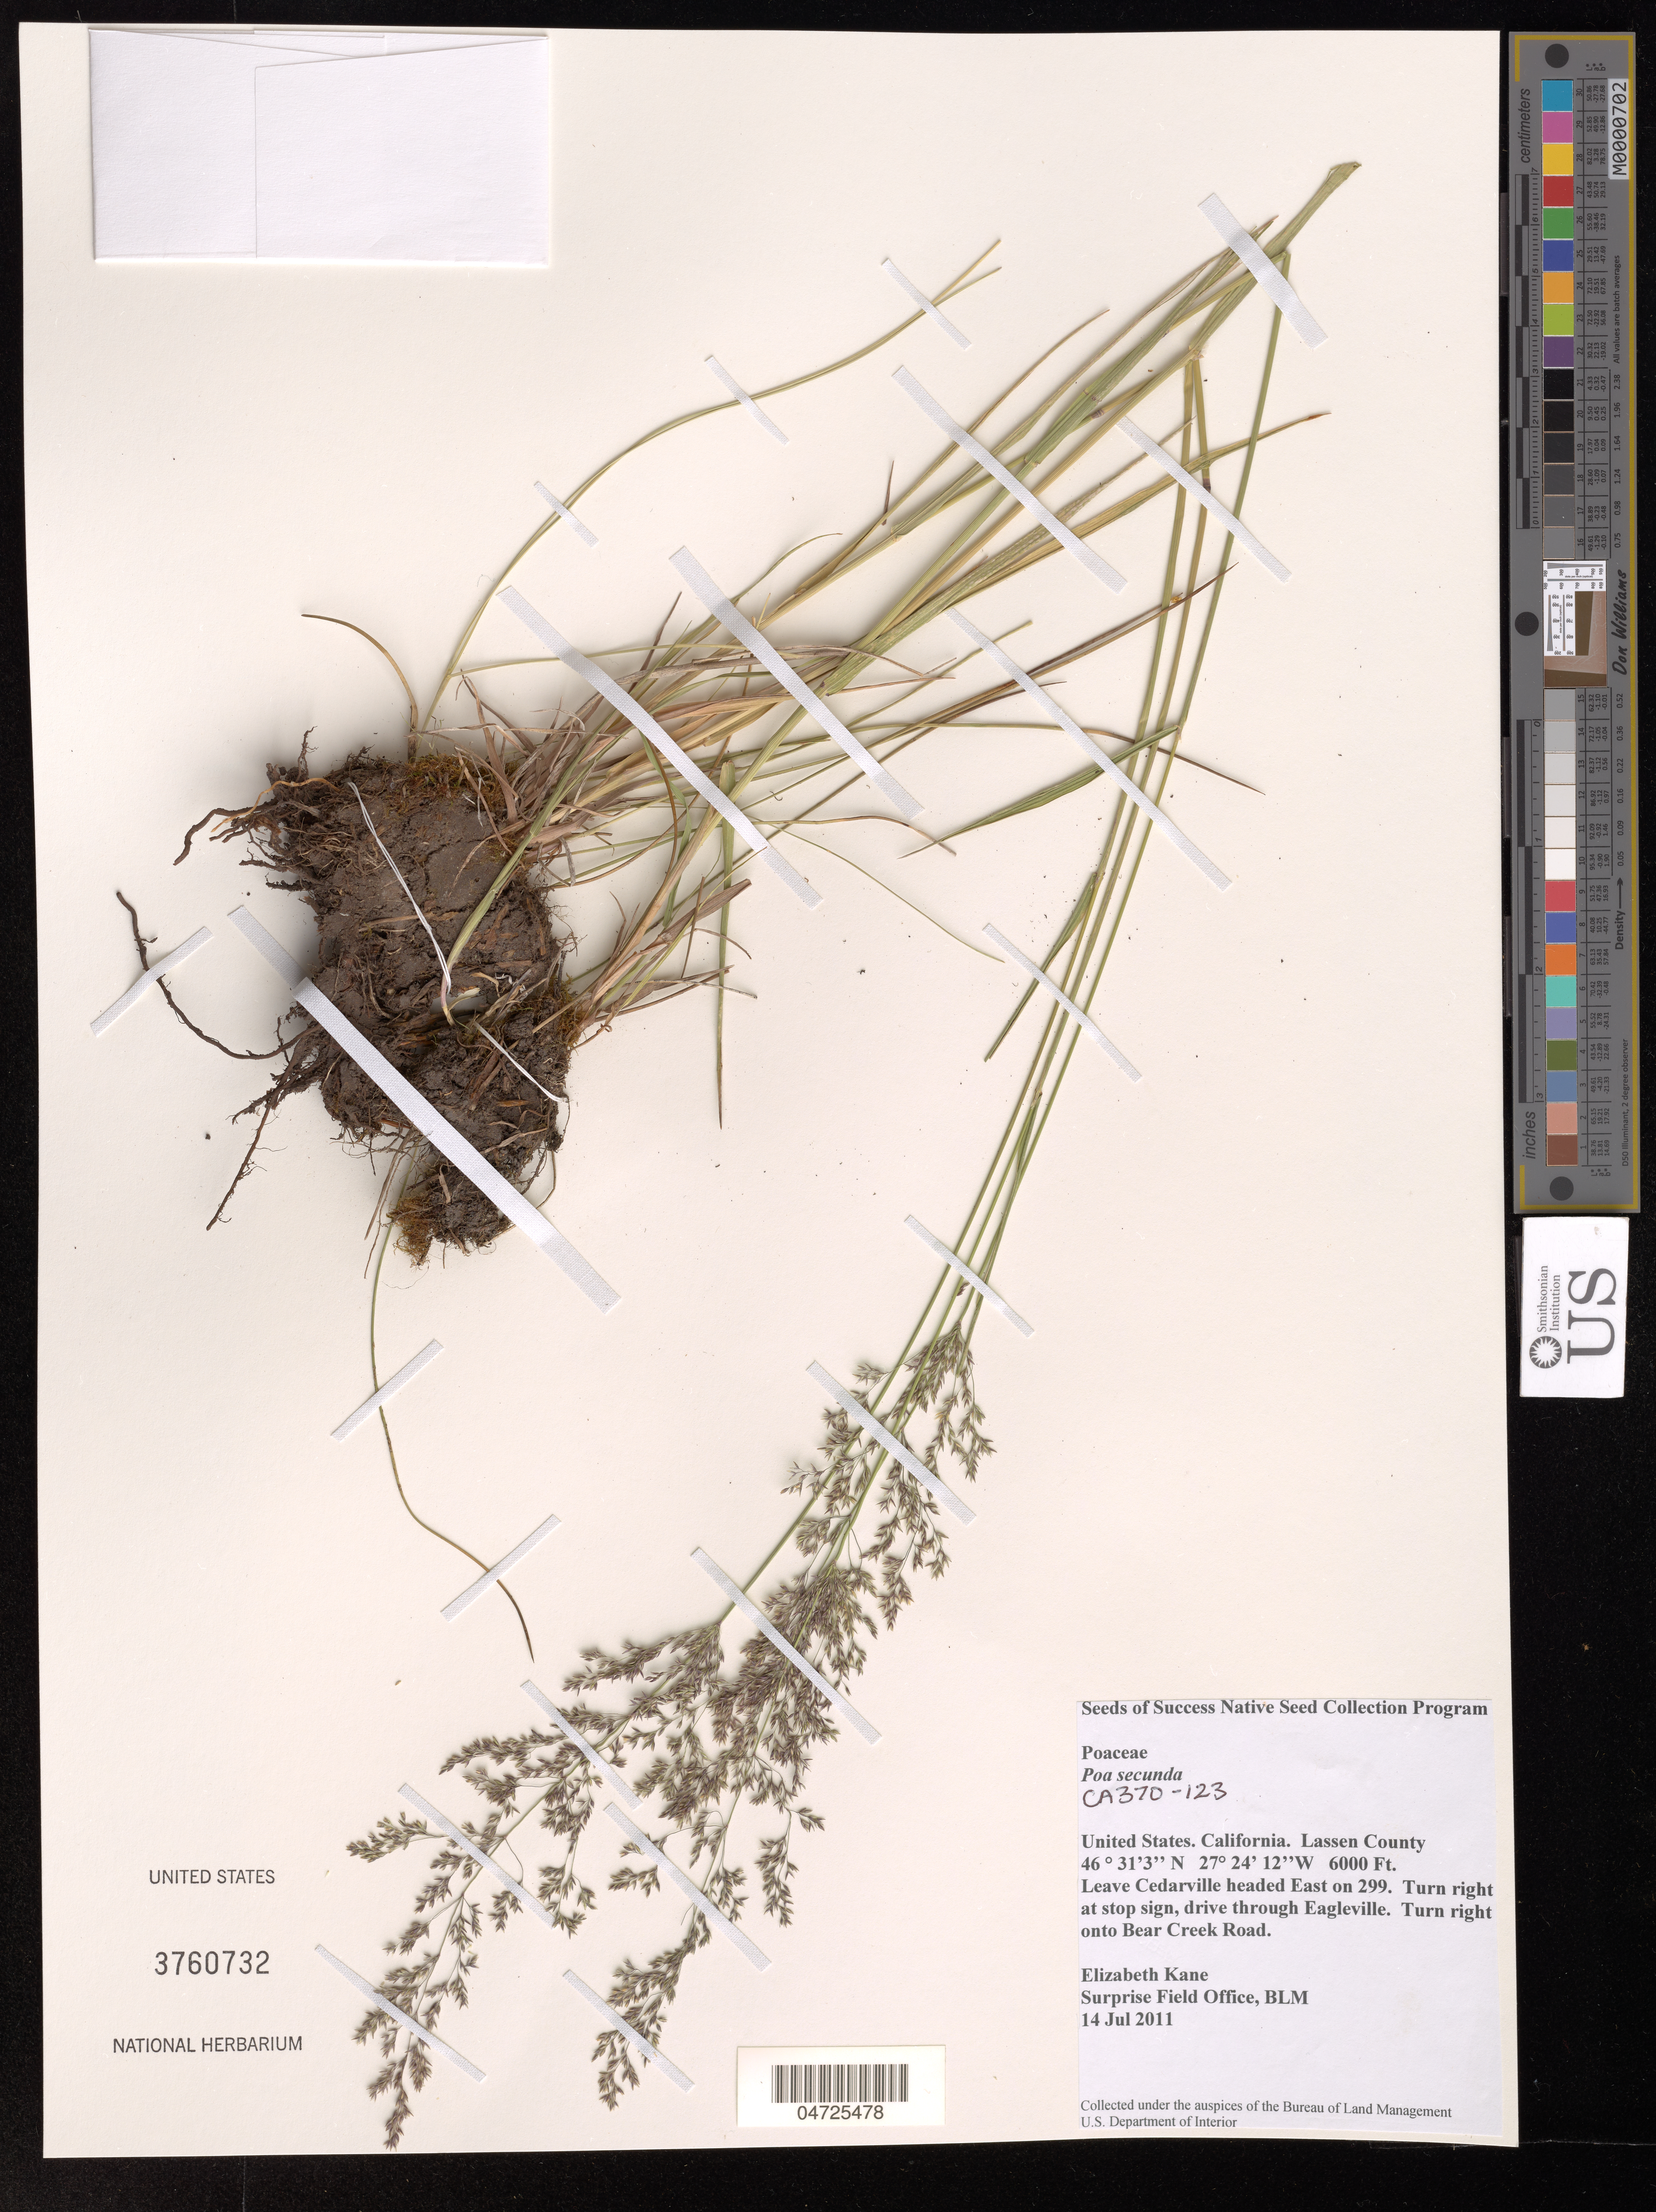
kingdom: Plantae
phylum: Tracheophyta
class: Liliopsida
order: Poales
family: Poaceae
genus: Poa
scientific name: Poa secunda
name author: J. Presl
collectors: E. Kane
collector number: CA370-123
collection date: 2011-07-14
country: United States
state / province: California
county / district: Lassen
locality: Lassen County. Leave Cedarville headed East on 299. Turn right at stop sign, drive through Eagleville. Turn right onto Bear Creek Road.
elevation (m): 1829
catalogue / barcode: US 3760732